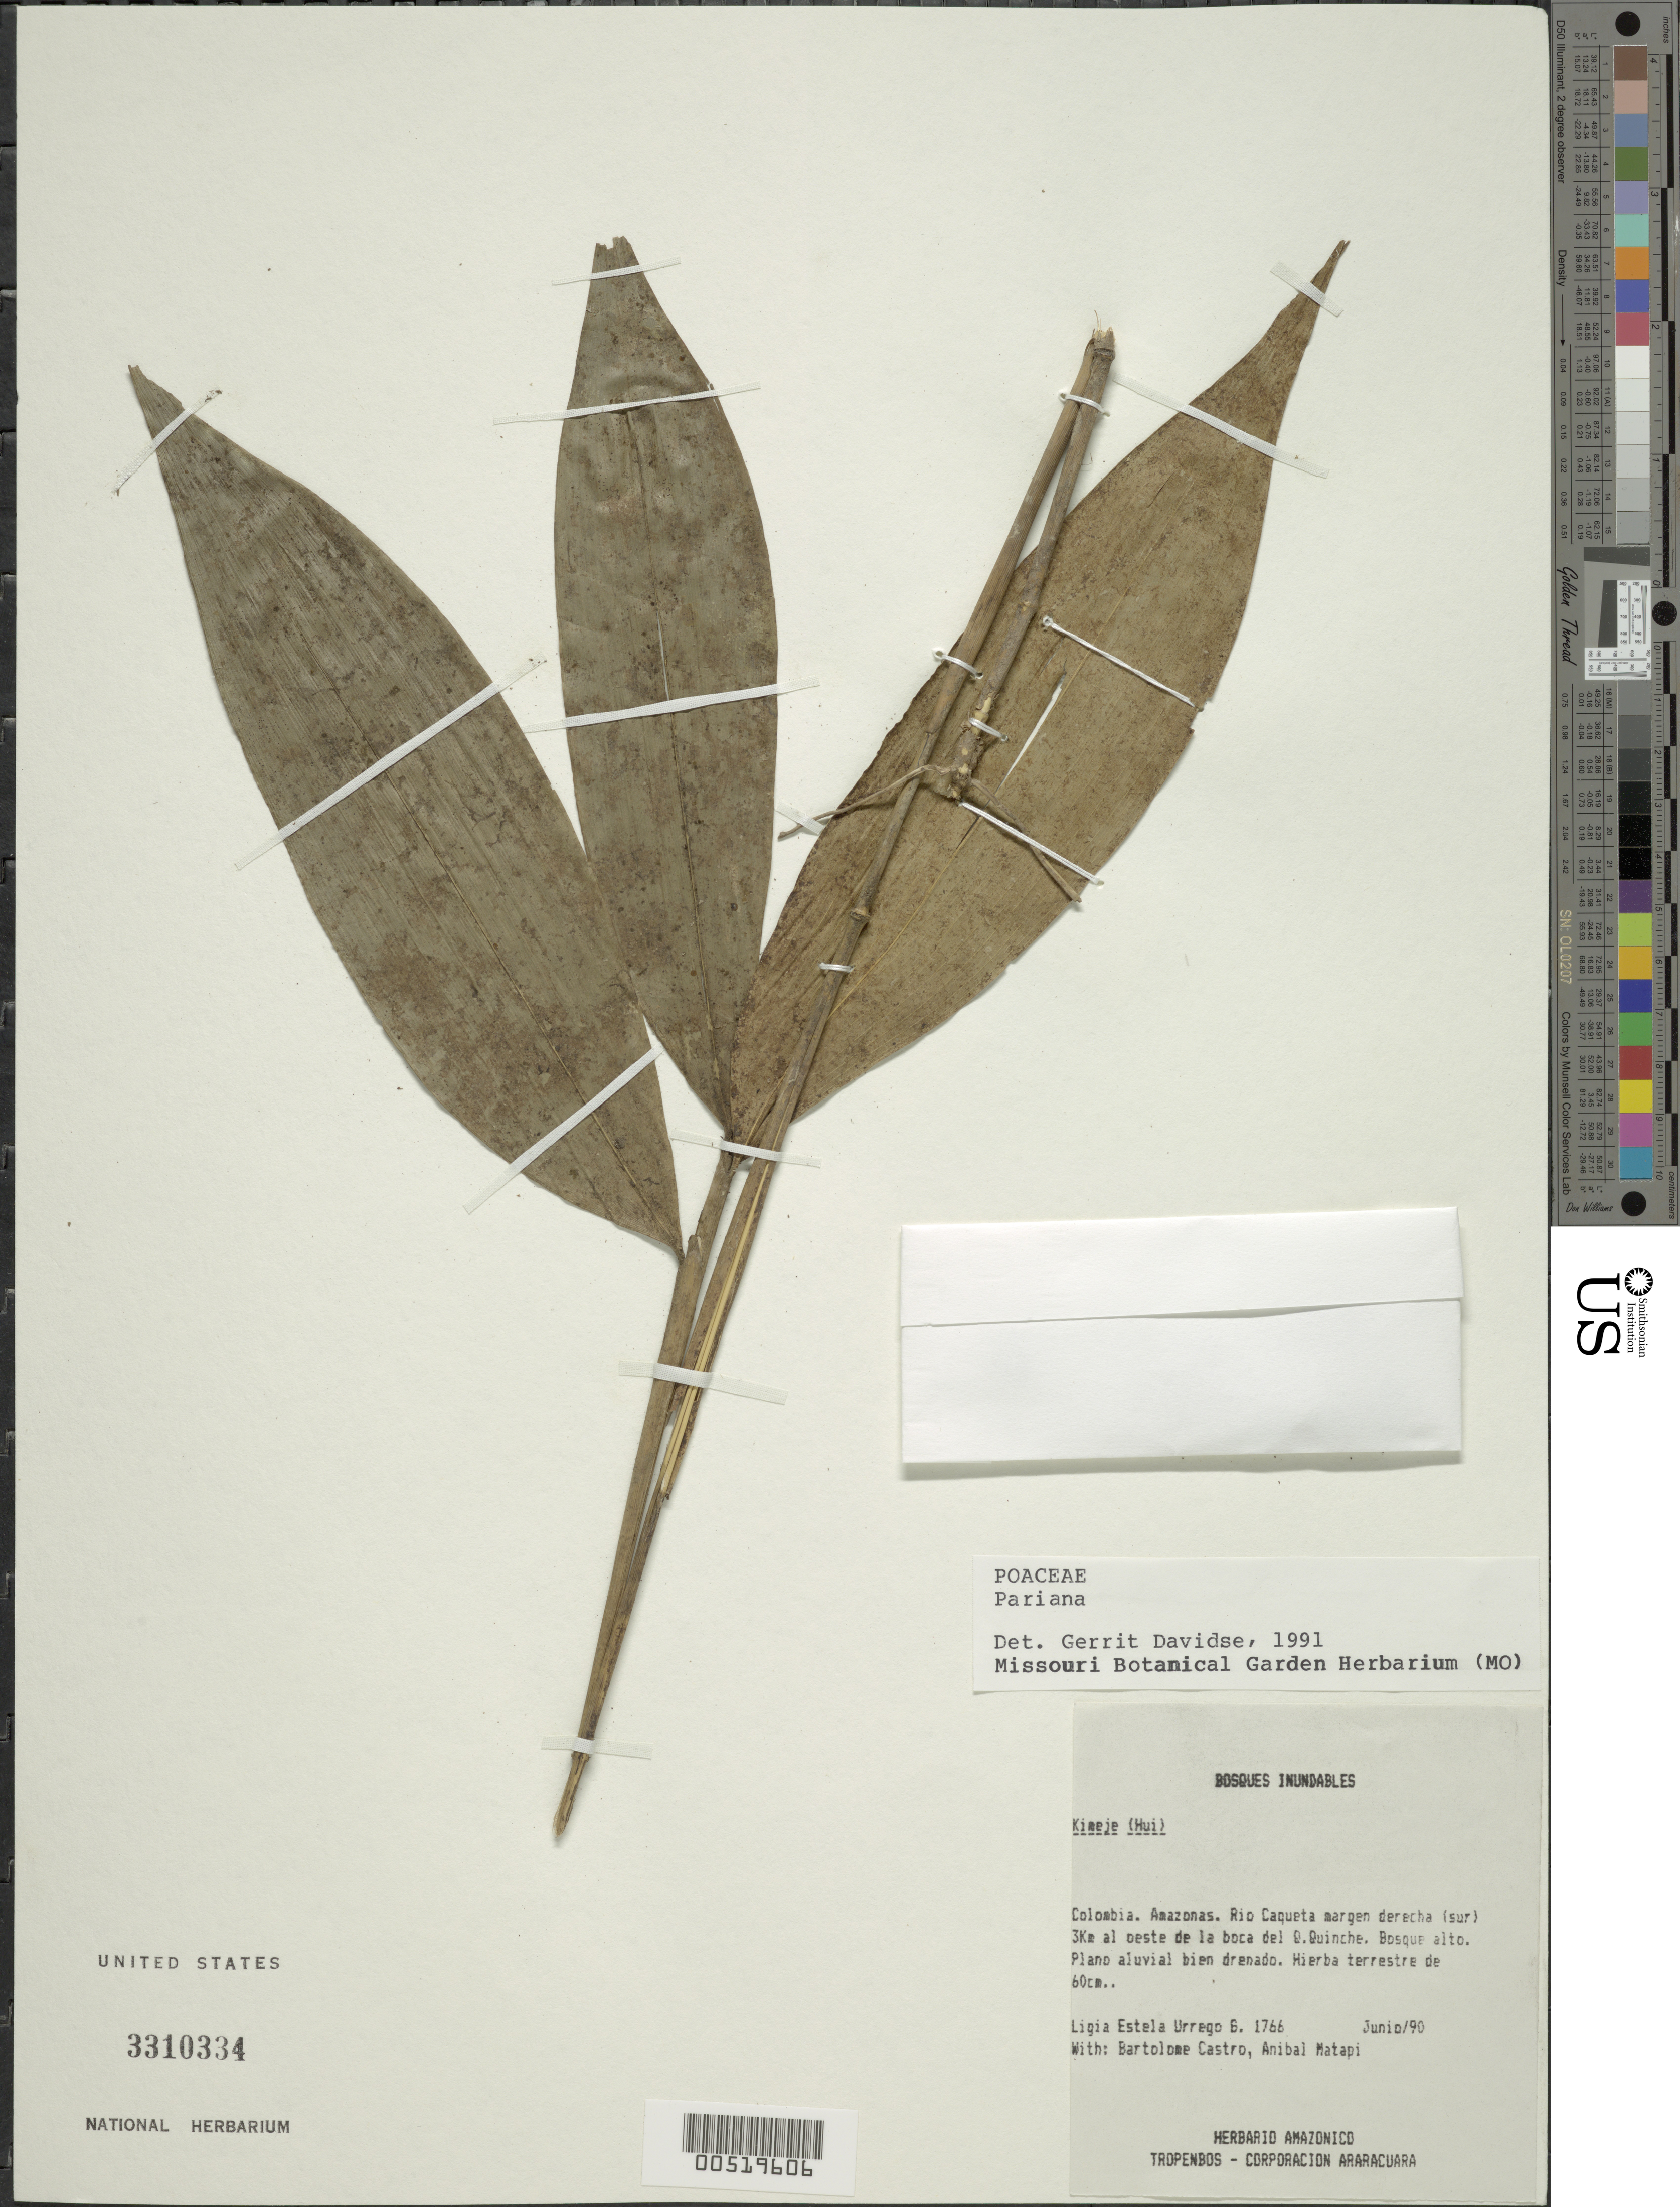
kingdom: Plantae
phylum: Tracheophyta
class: Liliopsida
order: Poales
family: Poaceae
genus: Pariana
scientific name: Pariana sp.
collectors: L. Urrego G., A. Matapi & B. Castro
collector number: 1766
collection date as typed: Jun 1990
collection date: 1990-06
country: Colombia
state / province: Amazônas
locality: Rio Caqueta, del Quinche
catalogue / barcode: US 3310334